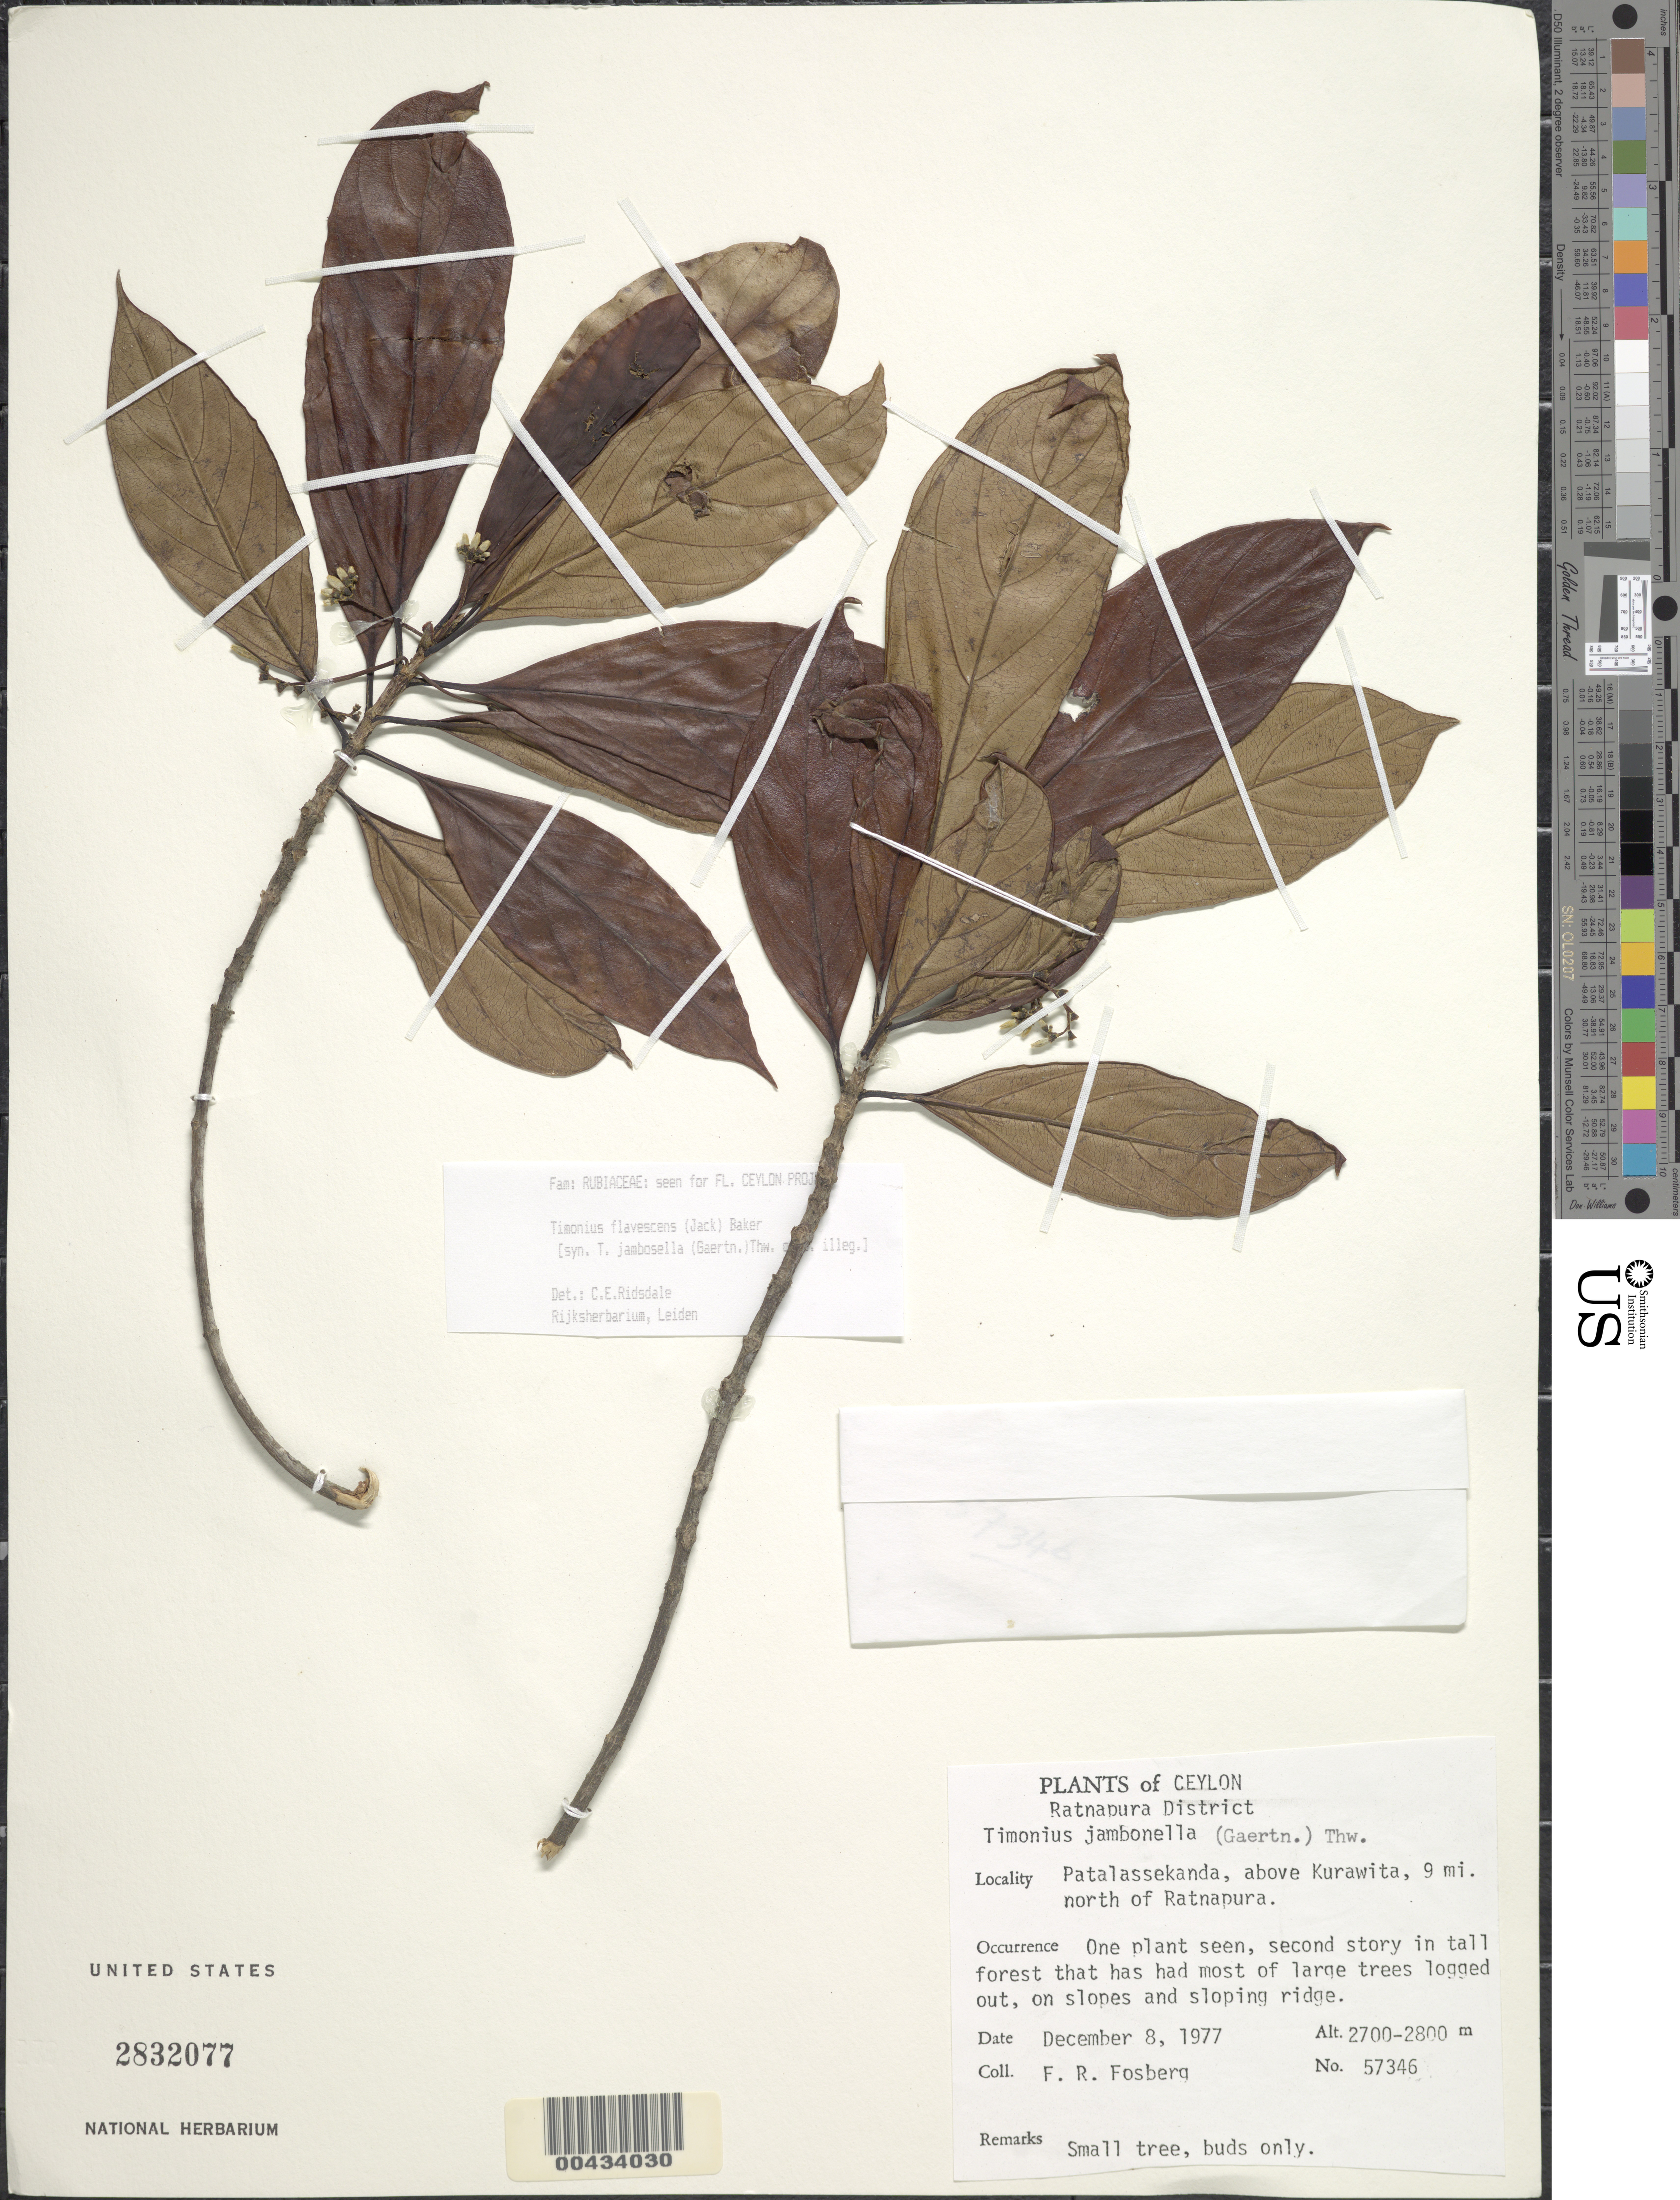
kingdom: Plantae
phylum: Tracheophyta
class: Magnoliopsida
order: Gentianales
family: Rubiaceae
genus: Timonius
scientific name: Timonius flavescens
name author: (Jack) Baker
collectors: F. R. Fosberg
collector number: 57346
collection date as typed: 08 Dec 1977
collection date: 1977-12-08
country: Sri Lanka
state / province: Sabaragamuwa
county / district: Ratnapura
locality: Patalassekanda, above Kurawita, 9 mi N of Ratnapura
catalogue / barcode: US 2832077